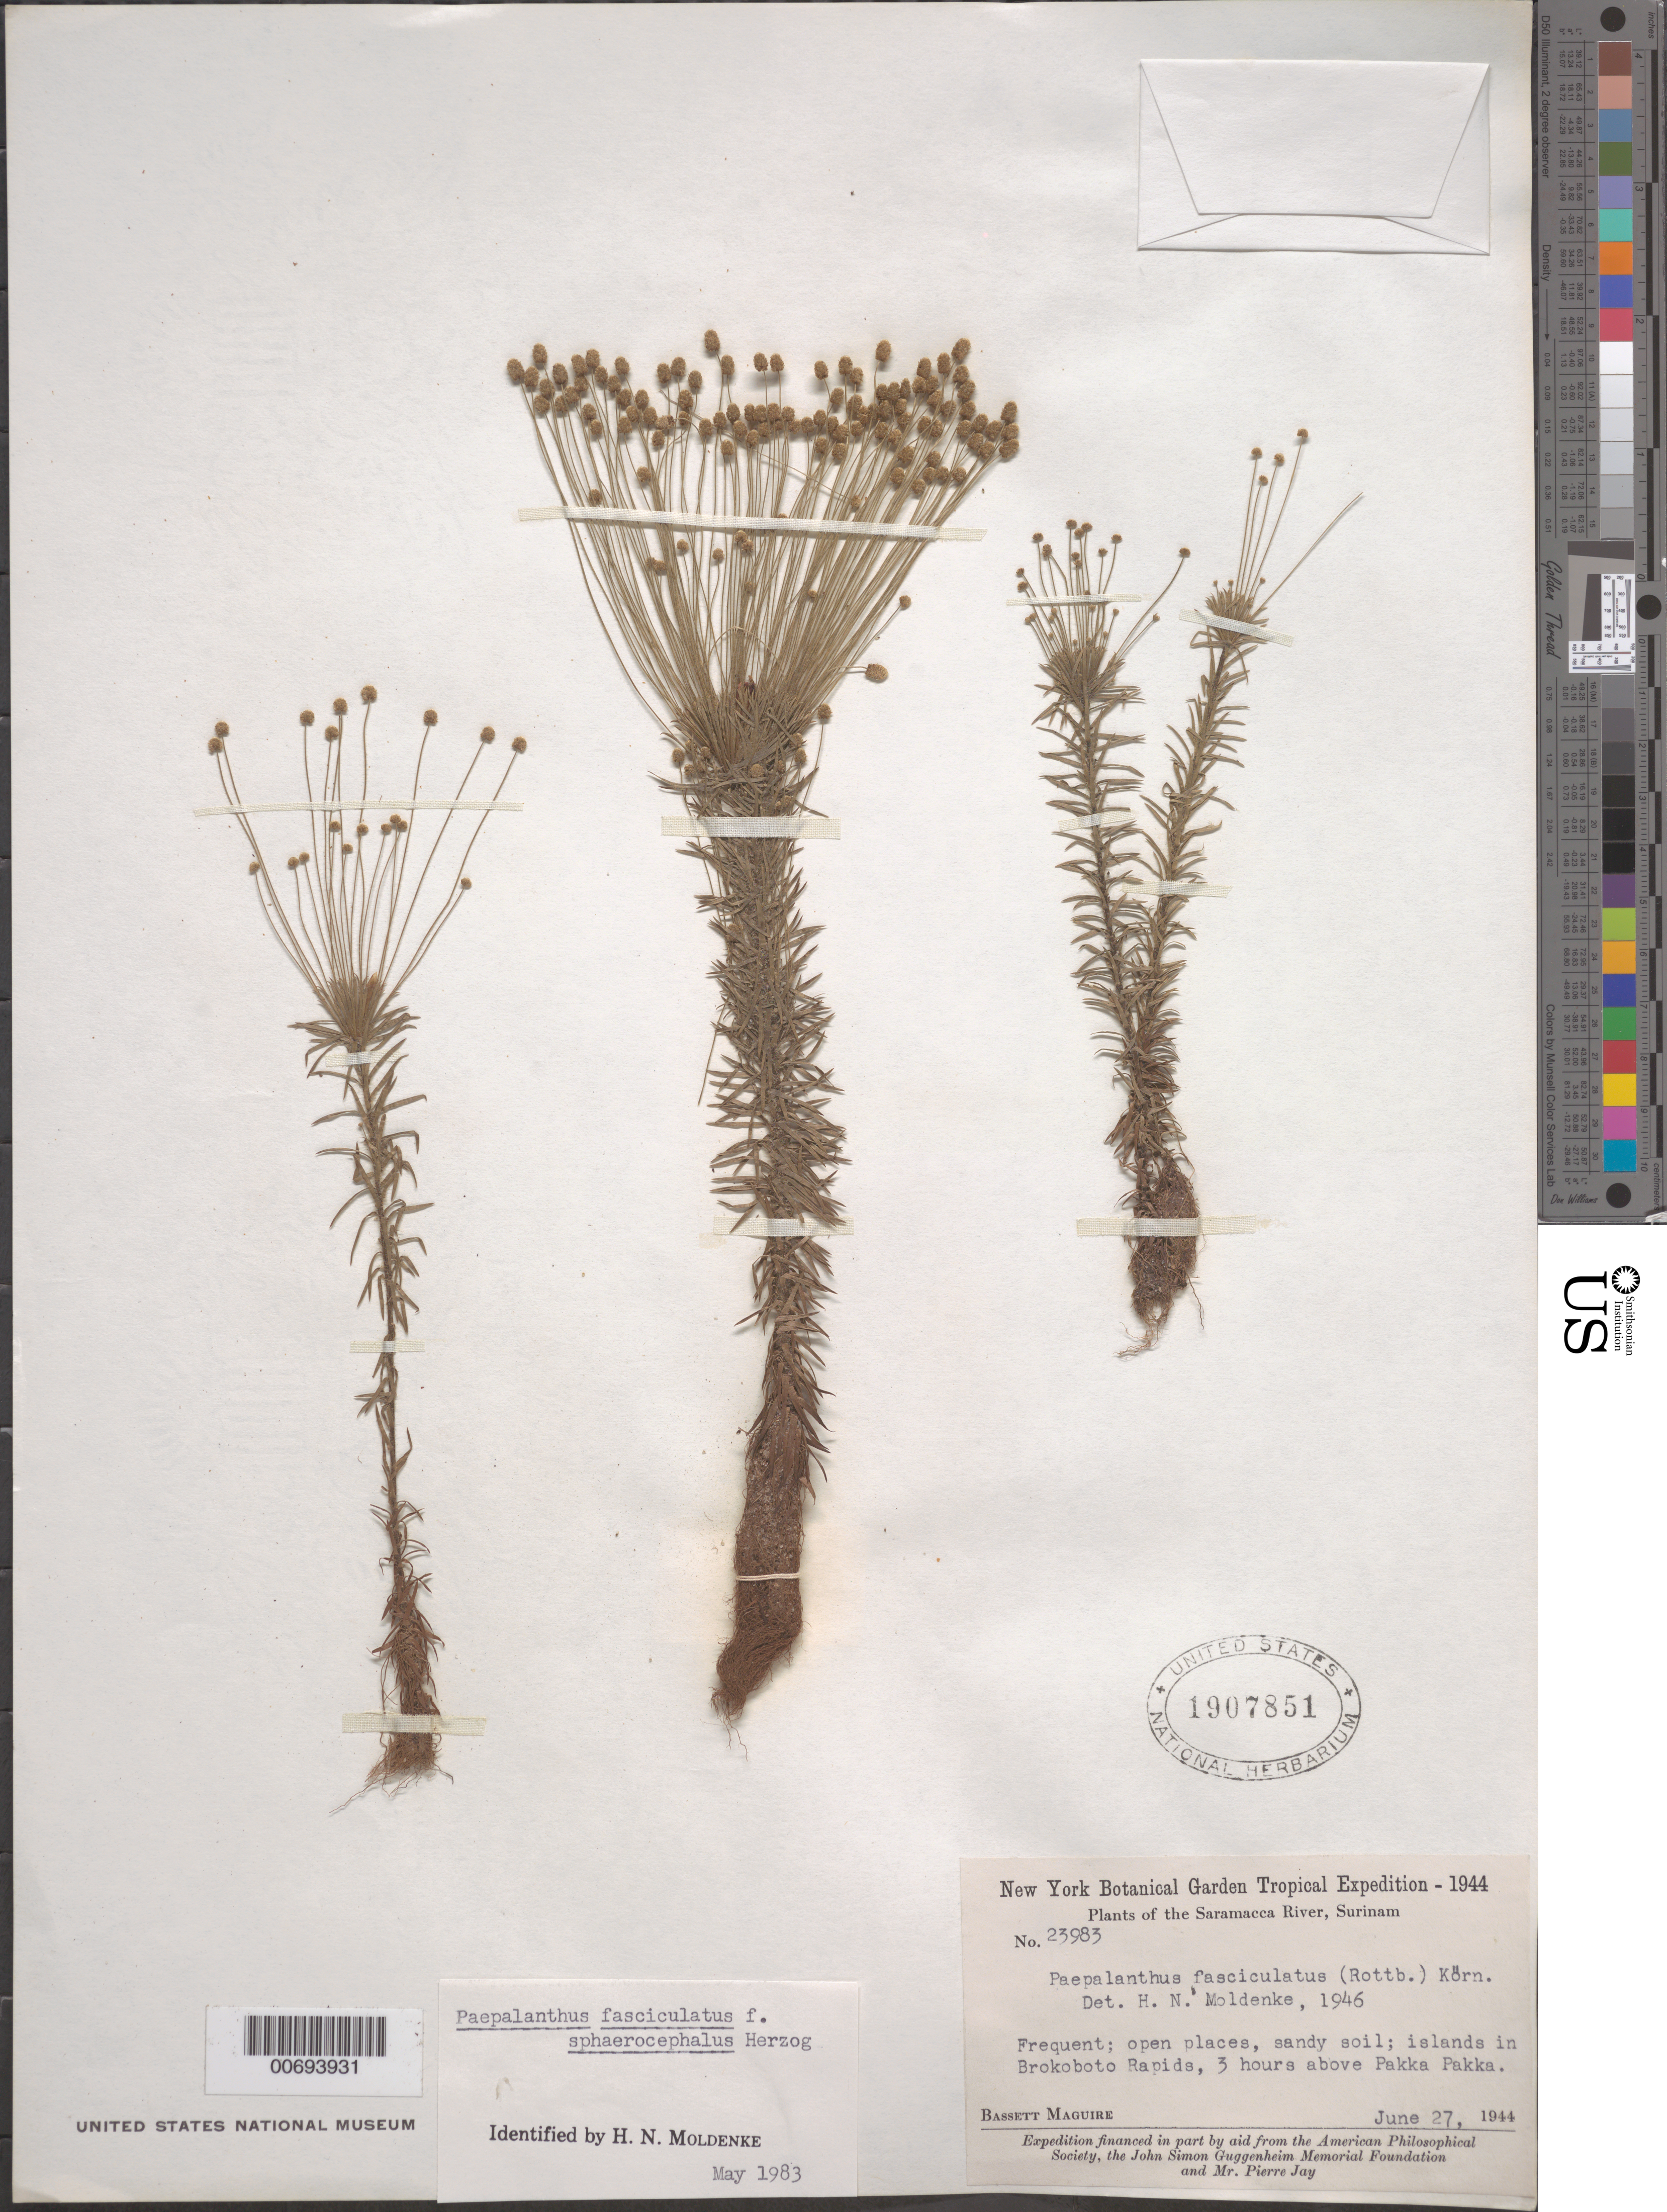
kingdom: Plantae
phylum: Tracheophyta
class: Liliopsida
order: Poales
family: Eriocaulaceae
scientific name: Giuliettia fasciculata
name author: (Rottb.) Andrino & Sano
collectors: B. Maguire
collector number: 23983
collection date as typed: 27-Jun-44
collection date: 1944-06-27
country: Suriname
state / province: Brokopondo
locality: Brokoboto Rapids, 3 hrs above Pakka Pakka village, Saramacca River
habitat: Island in rapids. open places, sandy soil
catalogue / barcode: US 1907851